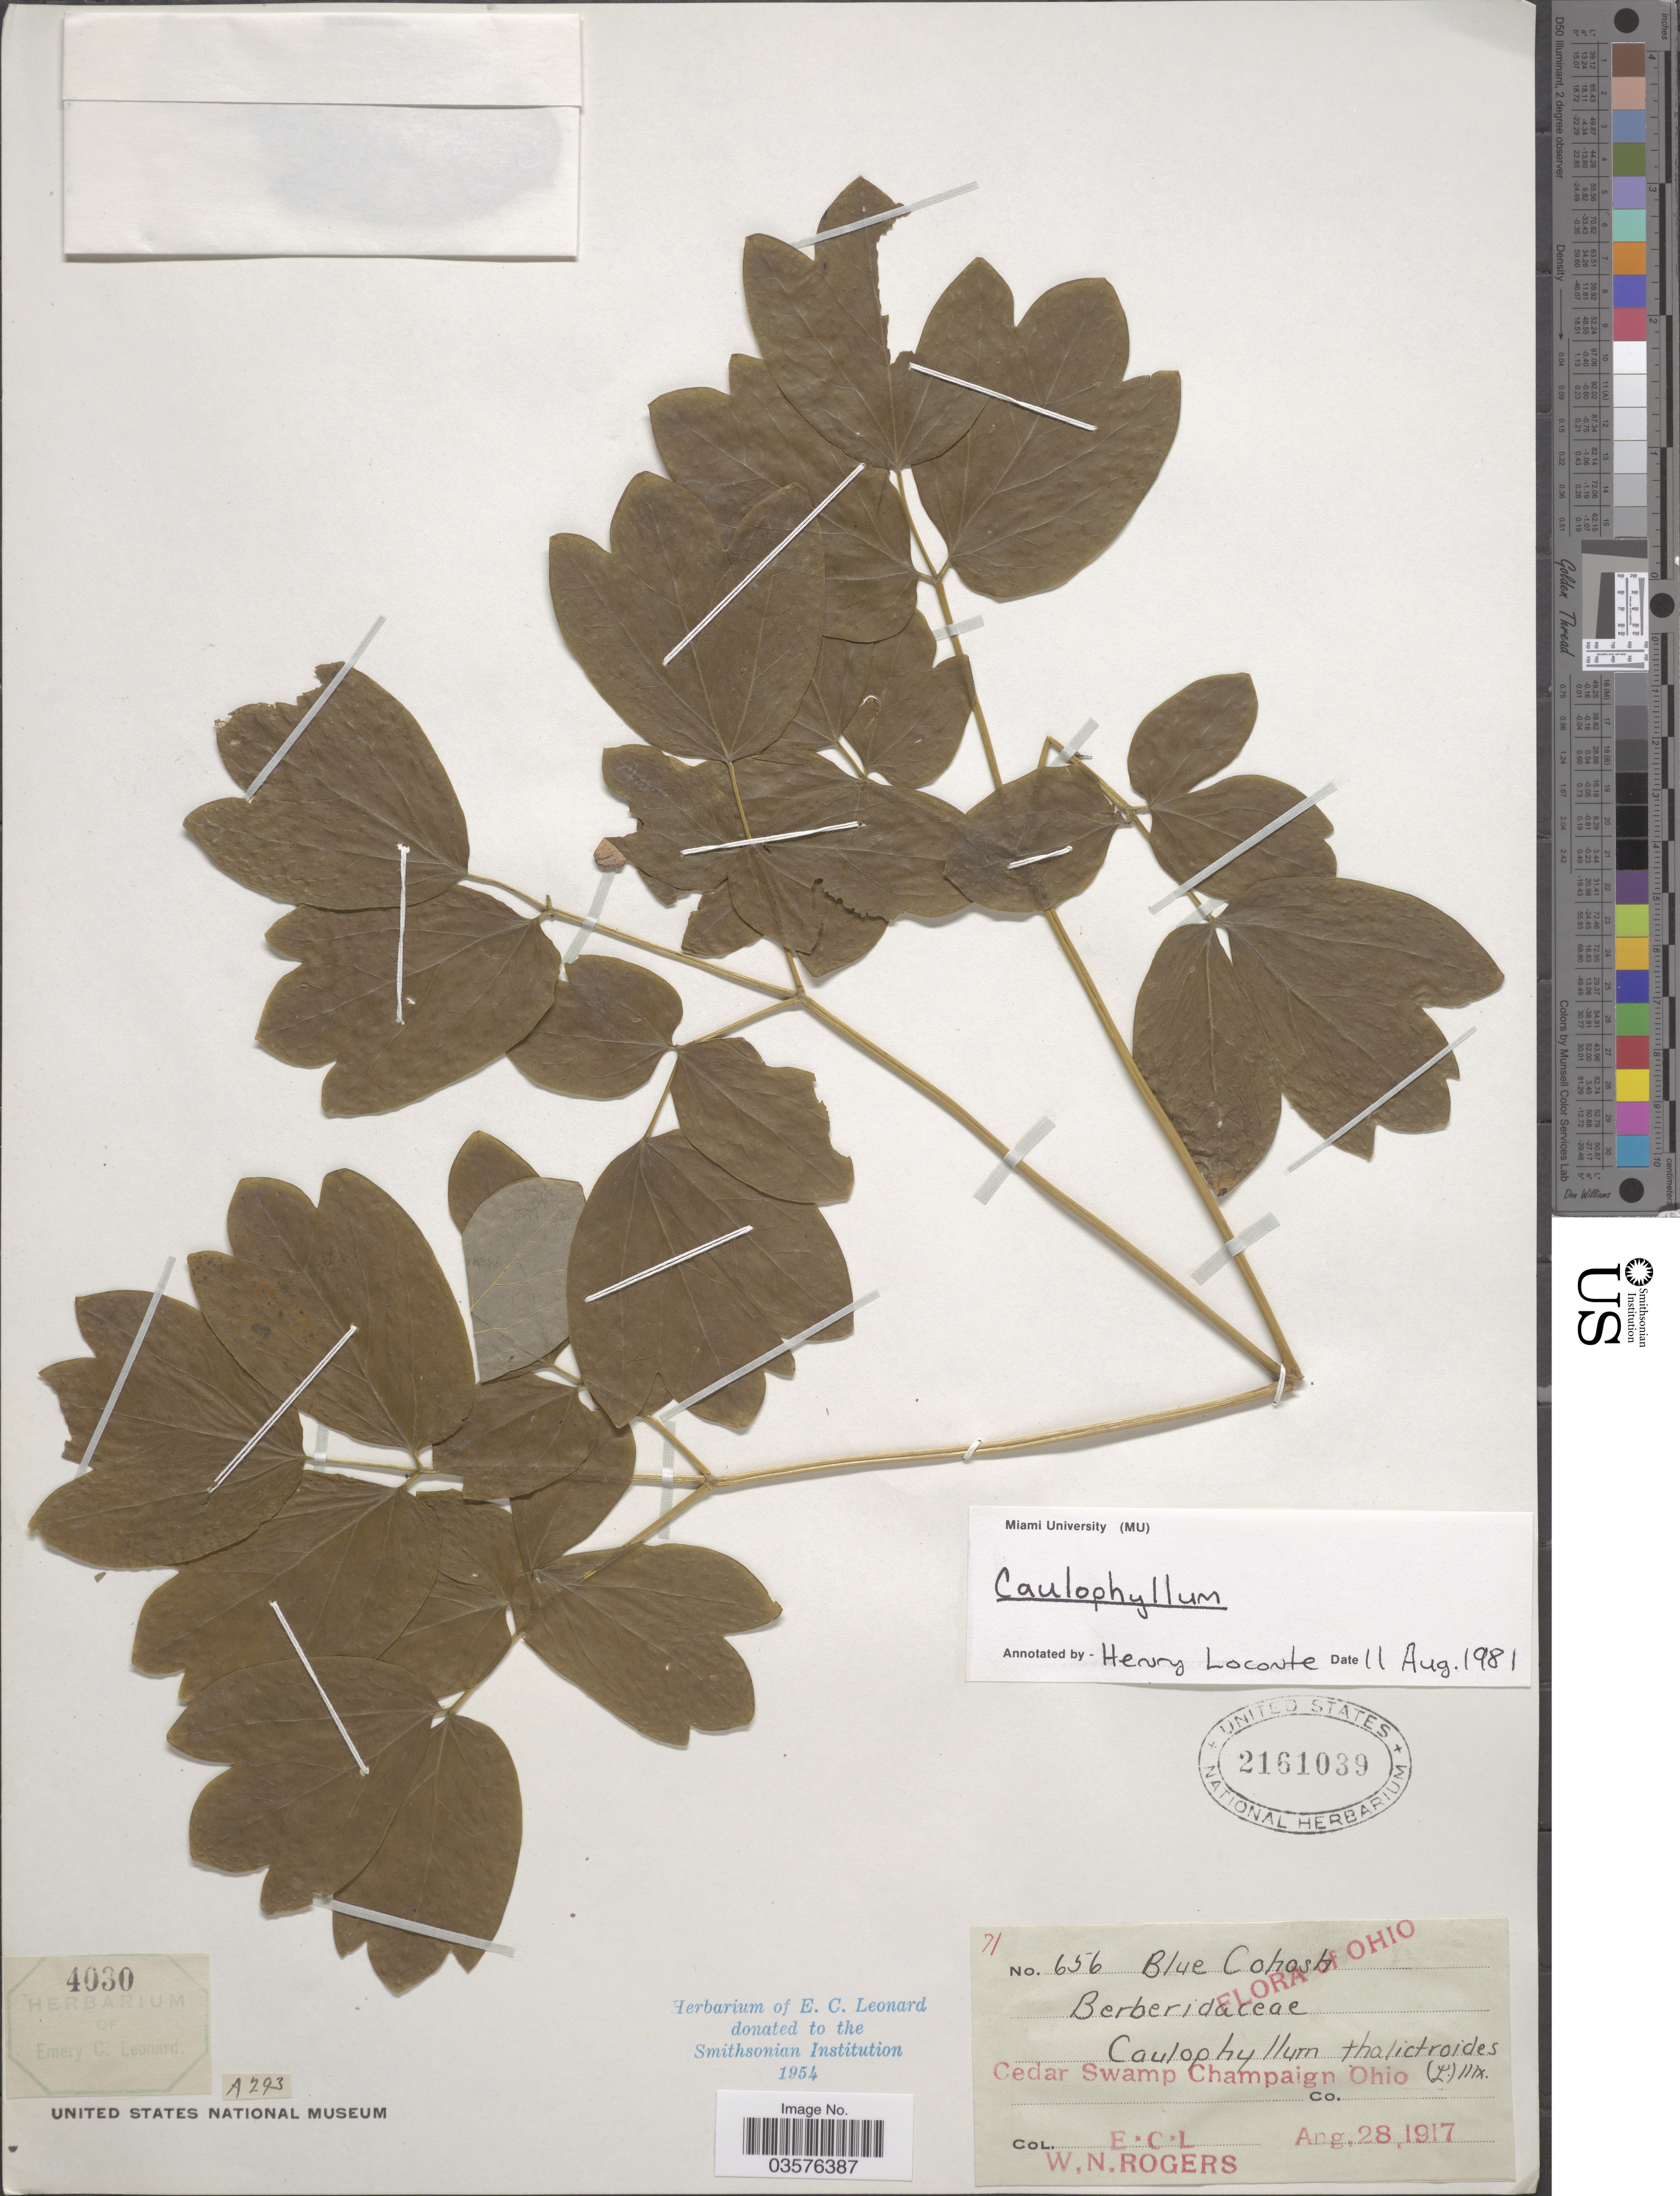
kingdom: Plantae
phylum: Tracheophyta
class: Magnoliopsida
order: Ranunculales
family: Berberidaceae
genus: Caulophyllum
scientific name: Caulophyllum sp.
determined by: Loconte, Henry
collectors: E. C. Leonard & W. Rogers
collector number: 656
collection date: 1917-08-28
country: United States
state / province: Ohio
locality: Blue Cohosh. [unsure placement] Cedar Swamp Champaign Co.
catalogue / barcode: US 2161039